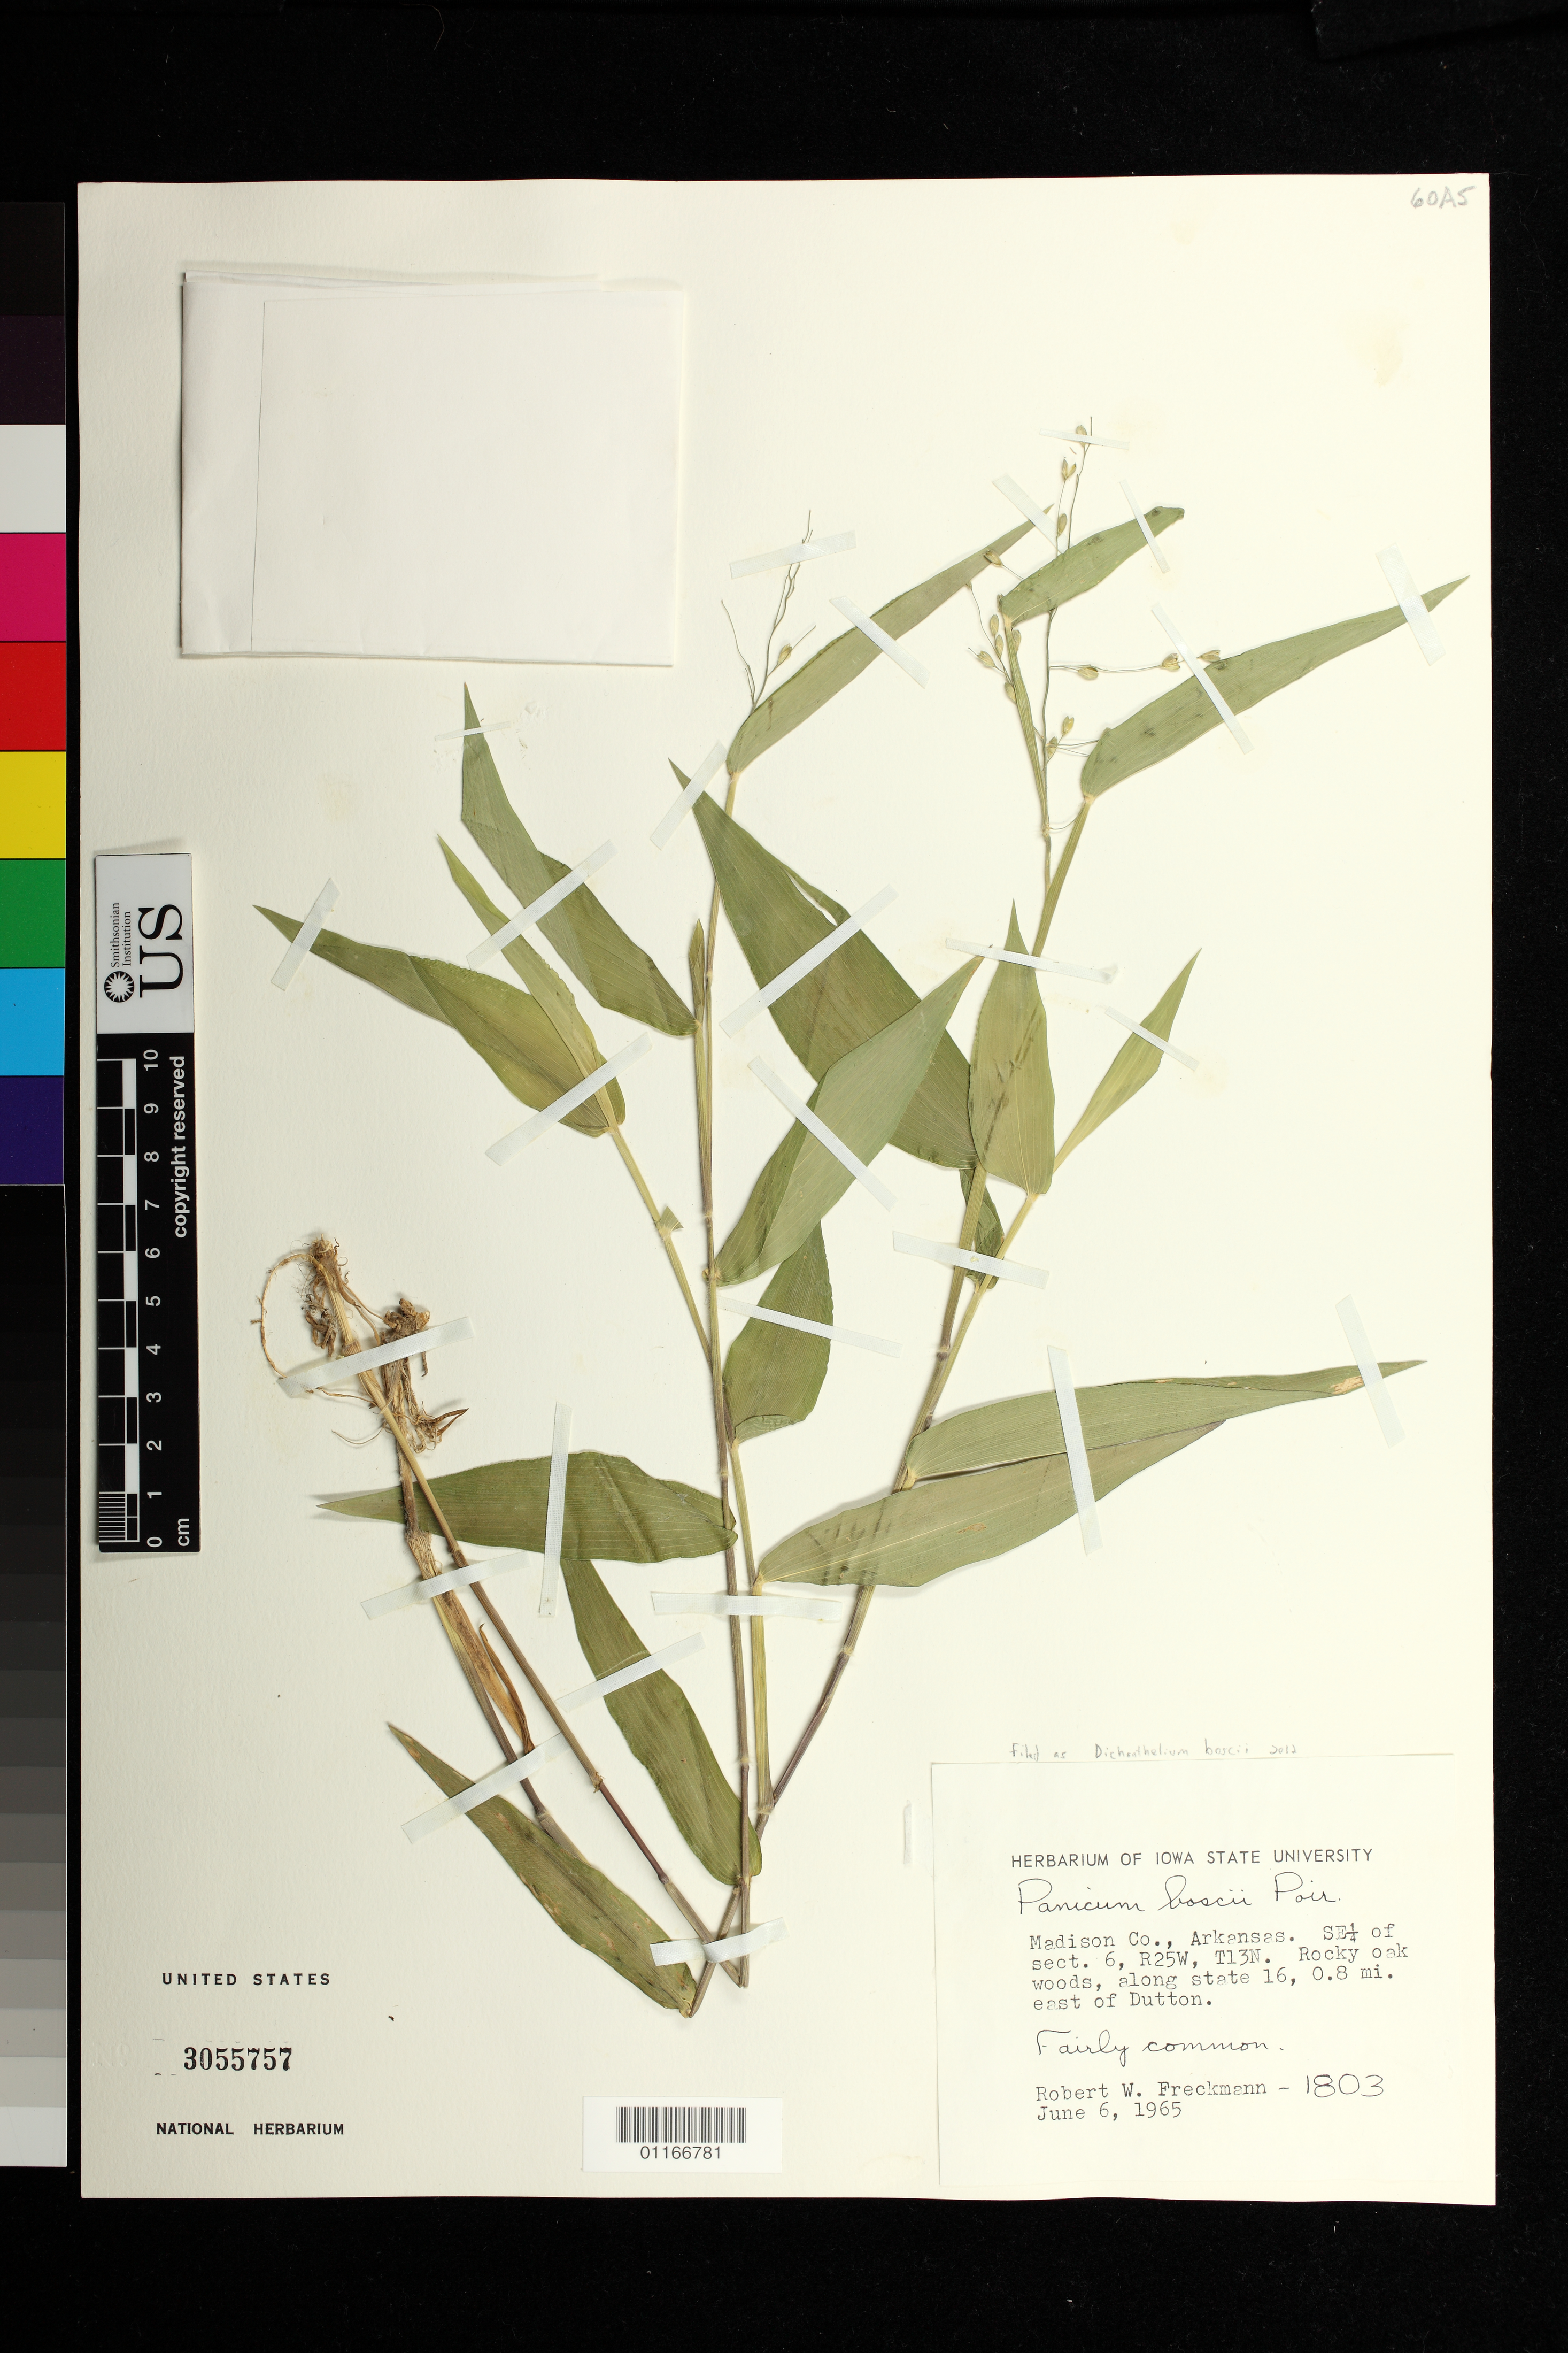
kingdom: Plantae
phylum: Tracheophyta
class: Liliopsida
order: Poales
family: Poaceae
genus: Dichanthelium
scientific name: Dichanthelium boscii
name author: (Poir.) Gould & C.A. Clark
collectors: R. Freckmann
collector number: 1803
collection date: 1965-06-06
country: United States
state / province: Arkansas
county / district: Madison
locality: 0.25 miles SE of section 6, R25W, T13N. Rocky oak woods, along state 16, 0.8 miles east of Dutton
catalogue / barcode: US 3055757